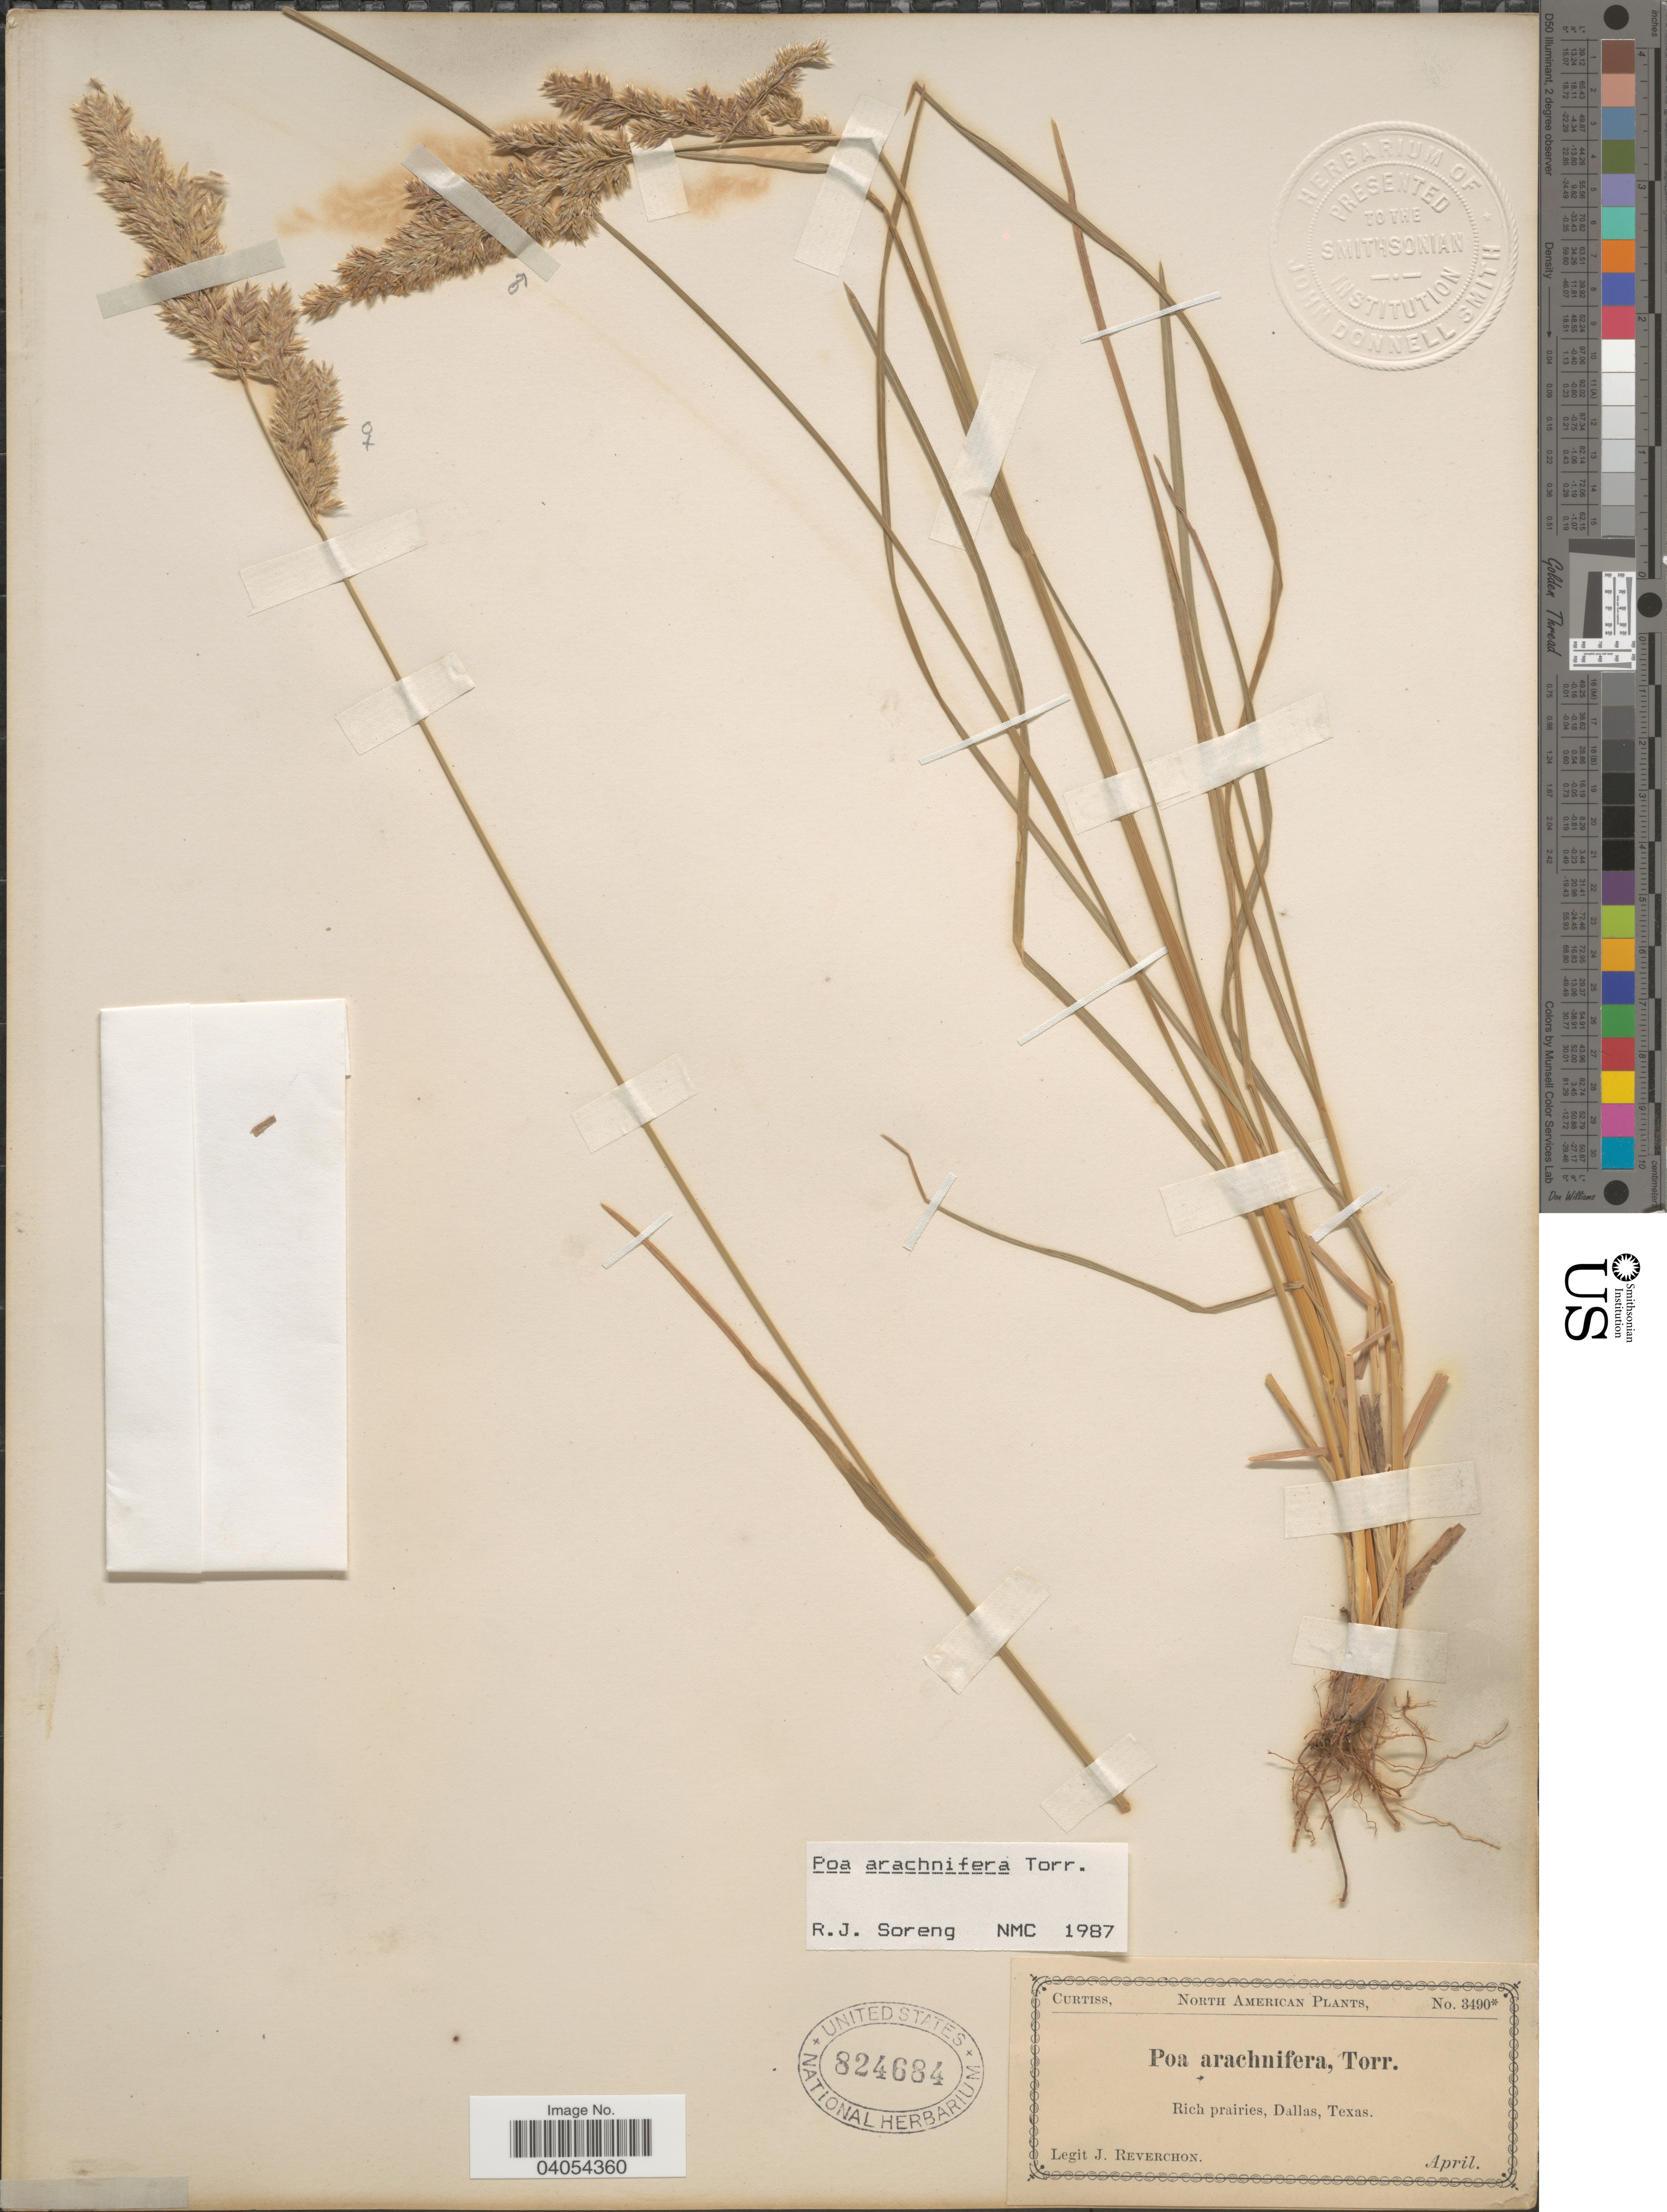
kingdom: Plantae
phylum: Tracheophyta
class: Liliopsida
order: Poales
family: Poaceae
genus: Poa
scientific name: Poa arachnifera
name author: Torr.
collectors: J. Reverchon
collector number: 3490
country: United States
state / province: Texas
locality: Dallas.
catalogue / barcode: US 824684